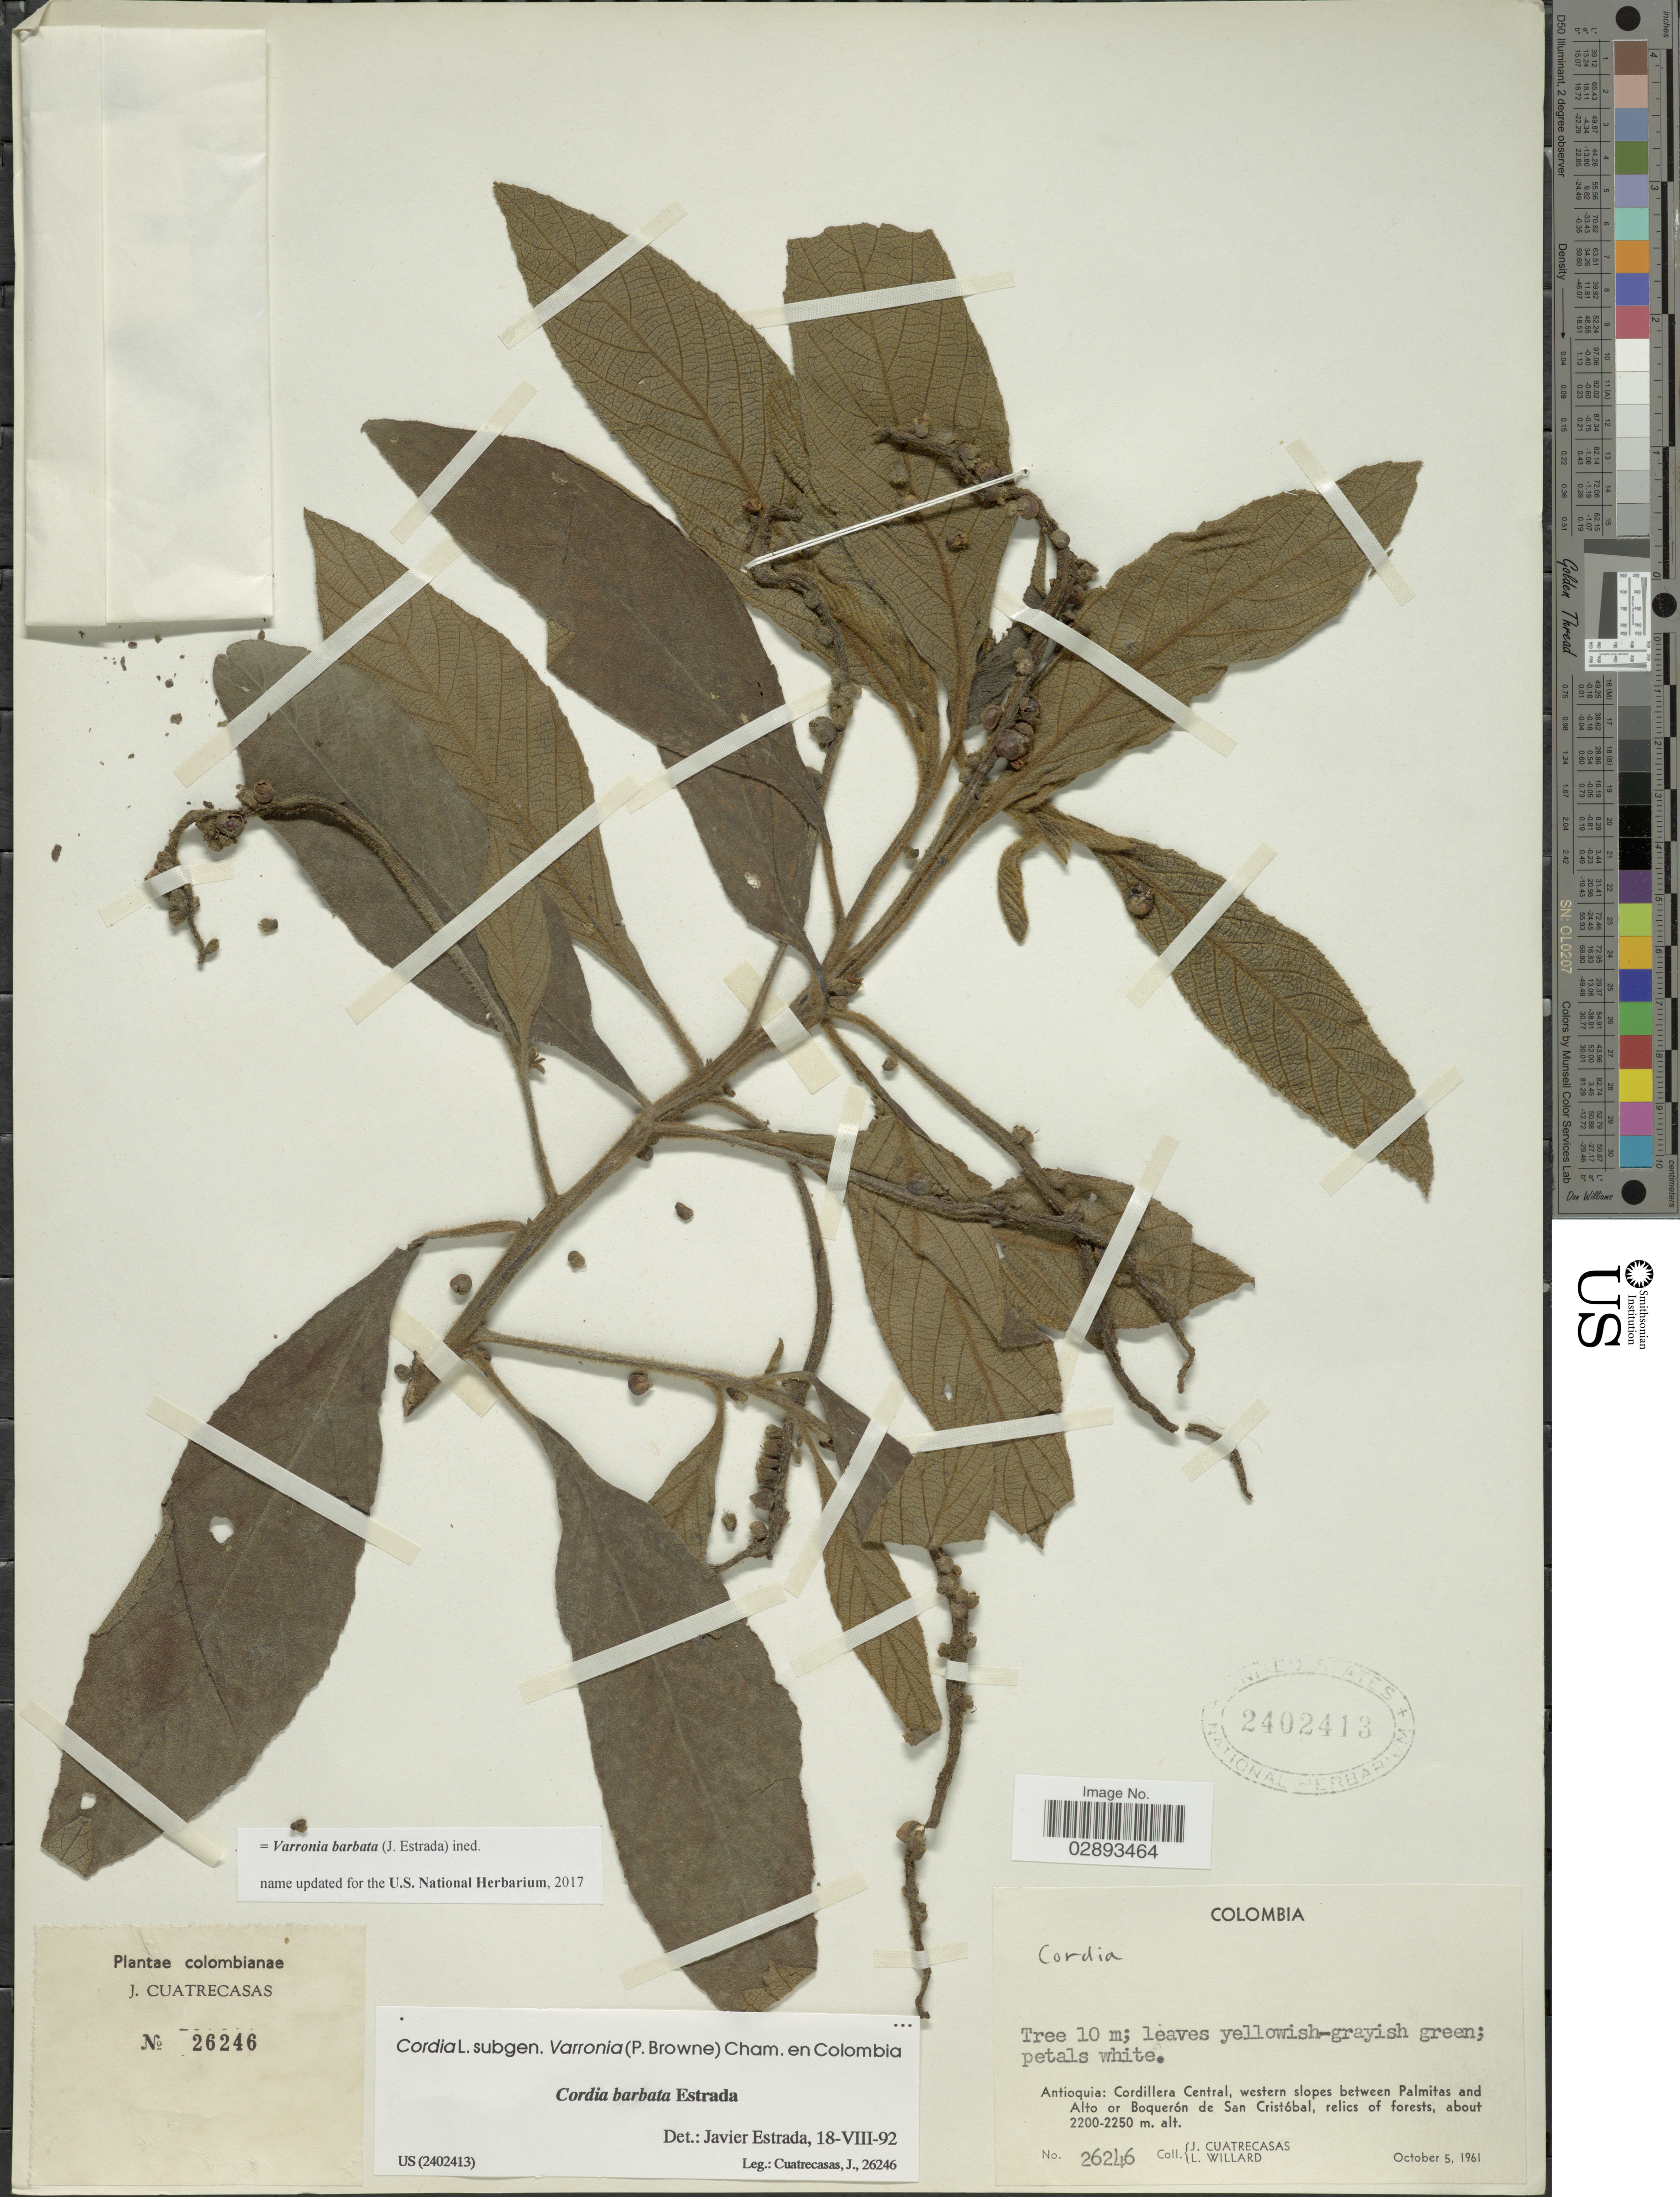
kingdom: Plantae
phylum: Tracheophyta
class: Magnoliopsida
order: Boraginales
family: Cordiaceae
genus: Varronia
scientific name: Varronia barbata (J. Estrada) comb. nov. ined.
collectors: J. Cuatrecasas & L. Willard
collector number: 26246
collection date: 1961-10-05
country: Colombia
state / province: Antioquia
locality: Cordillera Central, western slopes between Palmitas and Alto or Boquerón de San Cristóbal, relics of forests.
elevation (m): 2200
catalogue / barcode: US 2402413